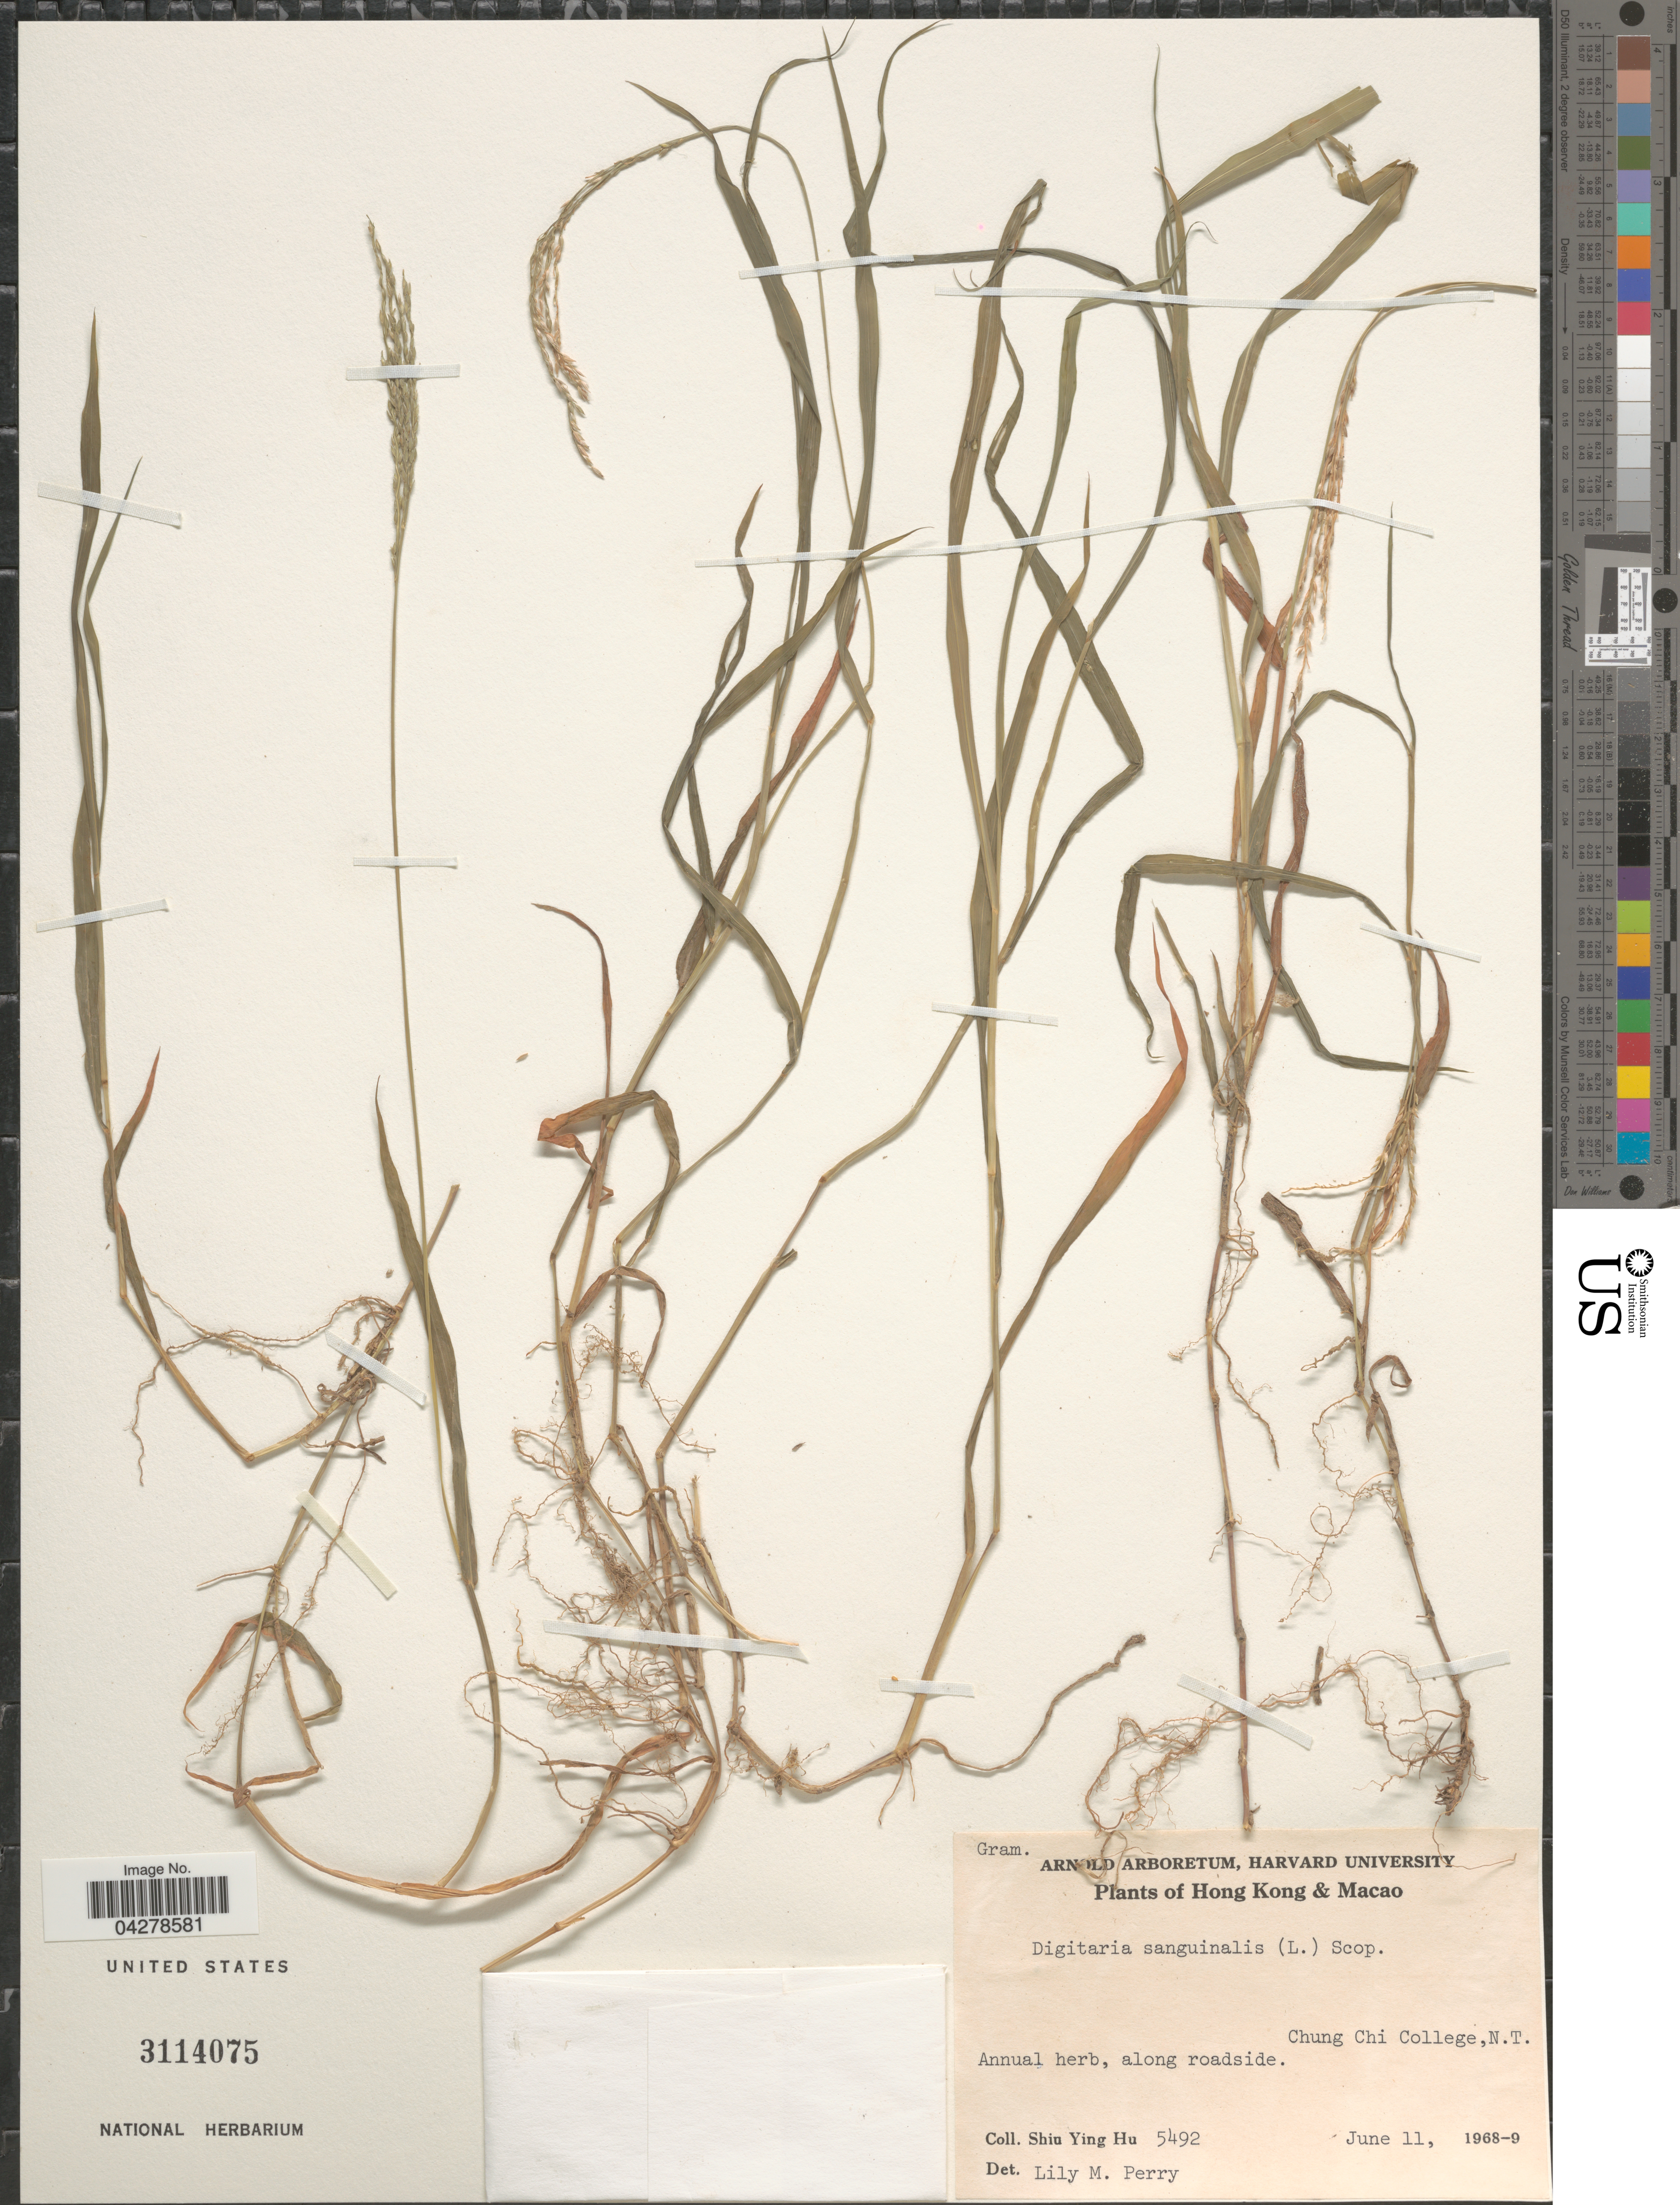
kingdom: Plantae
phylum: Tracheophyta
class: Liliopsida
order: Poales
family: Poaceae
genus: Digitaria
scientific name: Digitaria sanguinalis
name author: (L.) Scop.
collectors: S. Y. Hu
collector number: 5492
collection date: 1968-06-11/1969-06-11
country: China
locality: Hong Kong & Macao. Chung Chi College, N. T.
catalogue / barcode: US 3114075